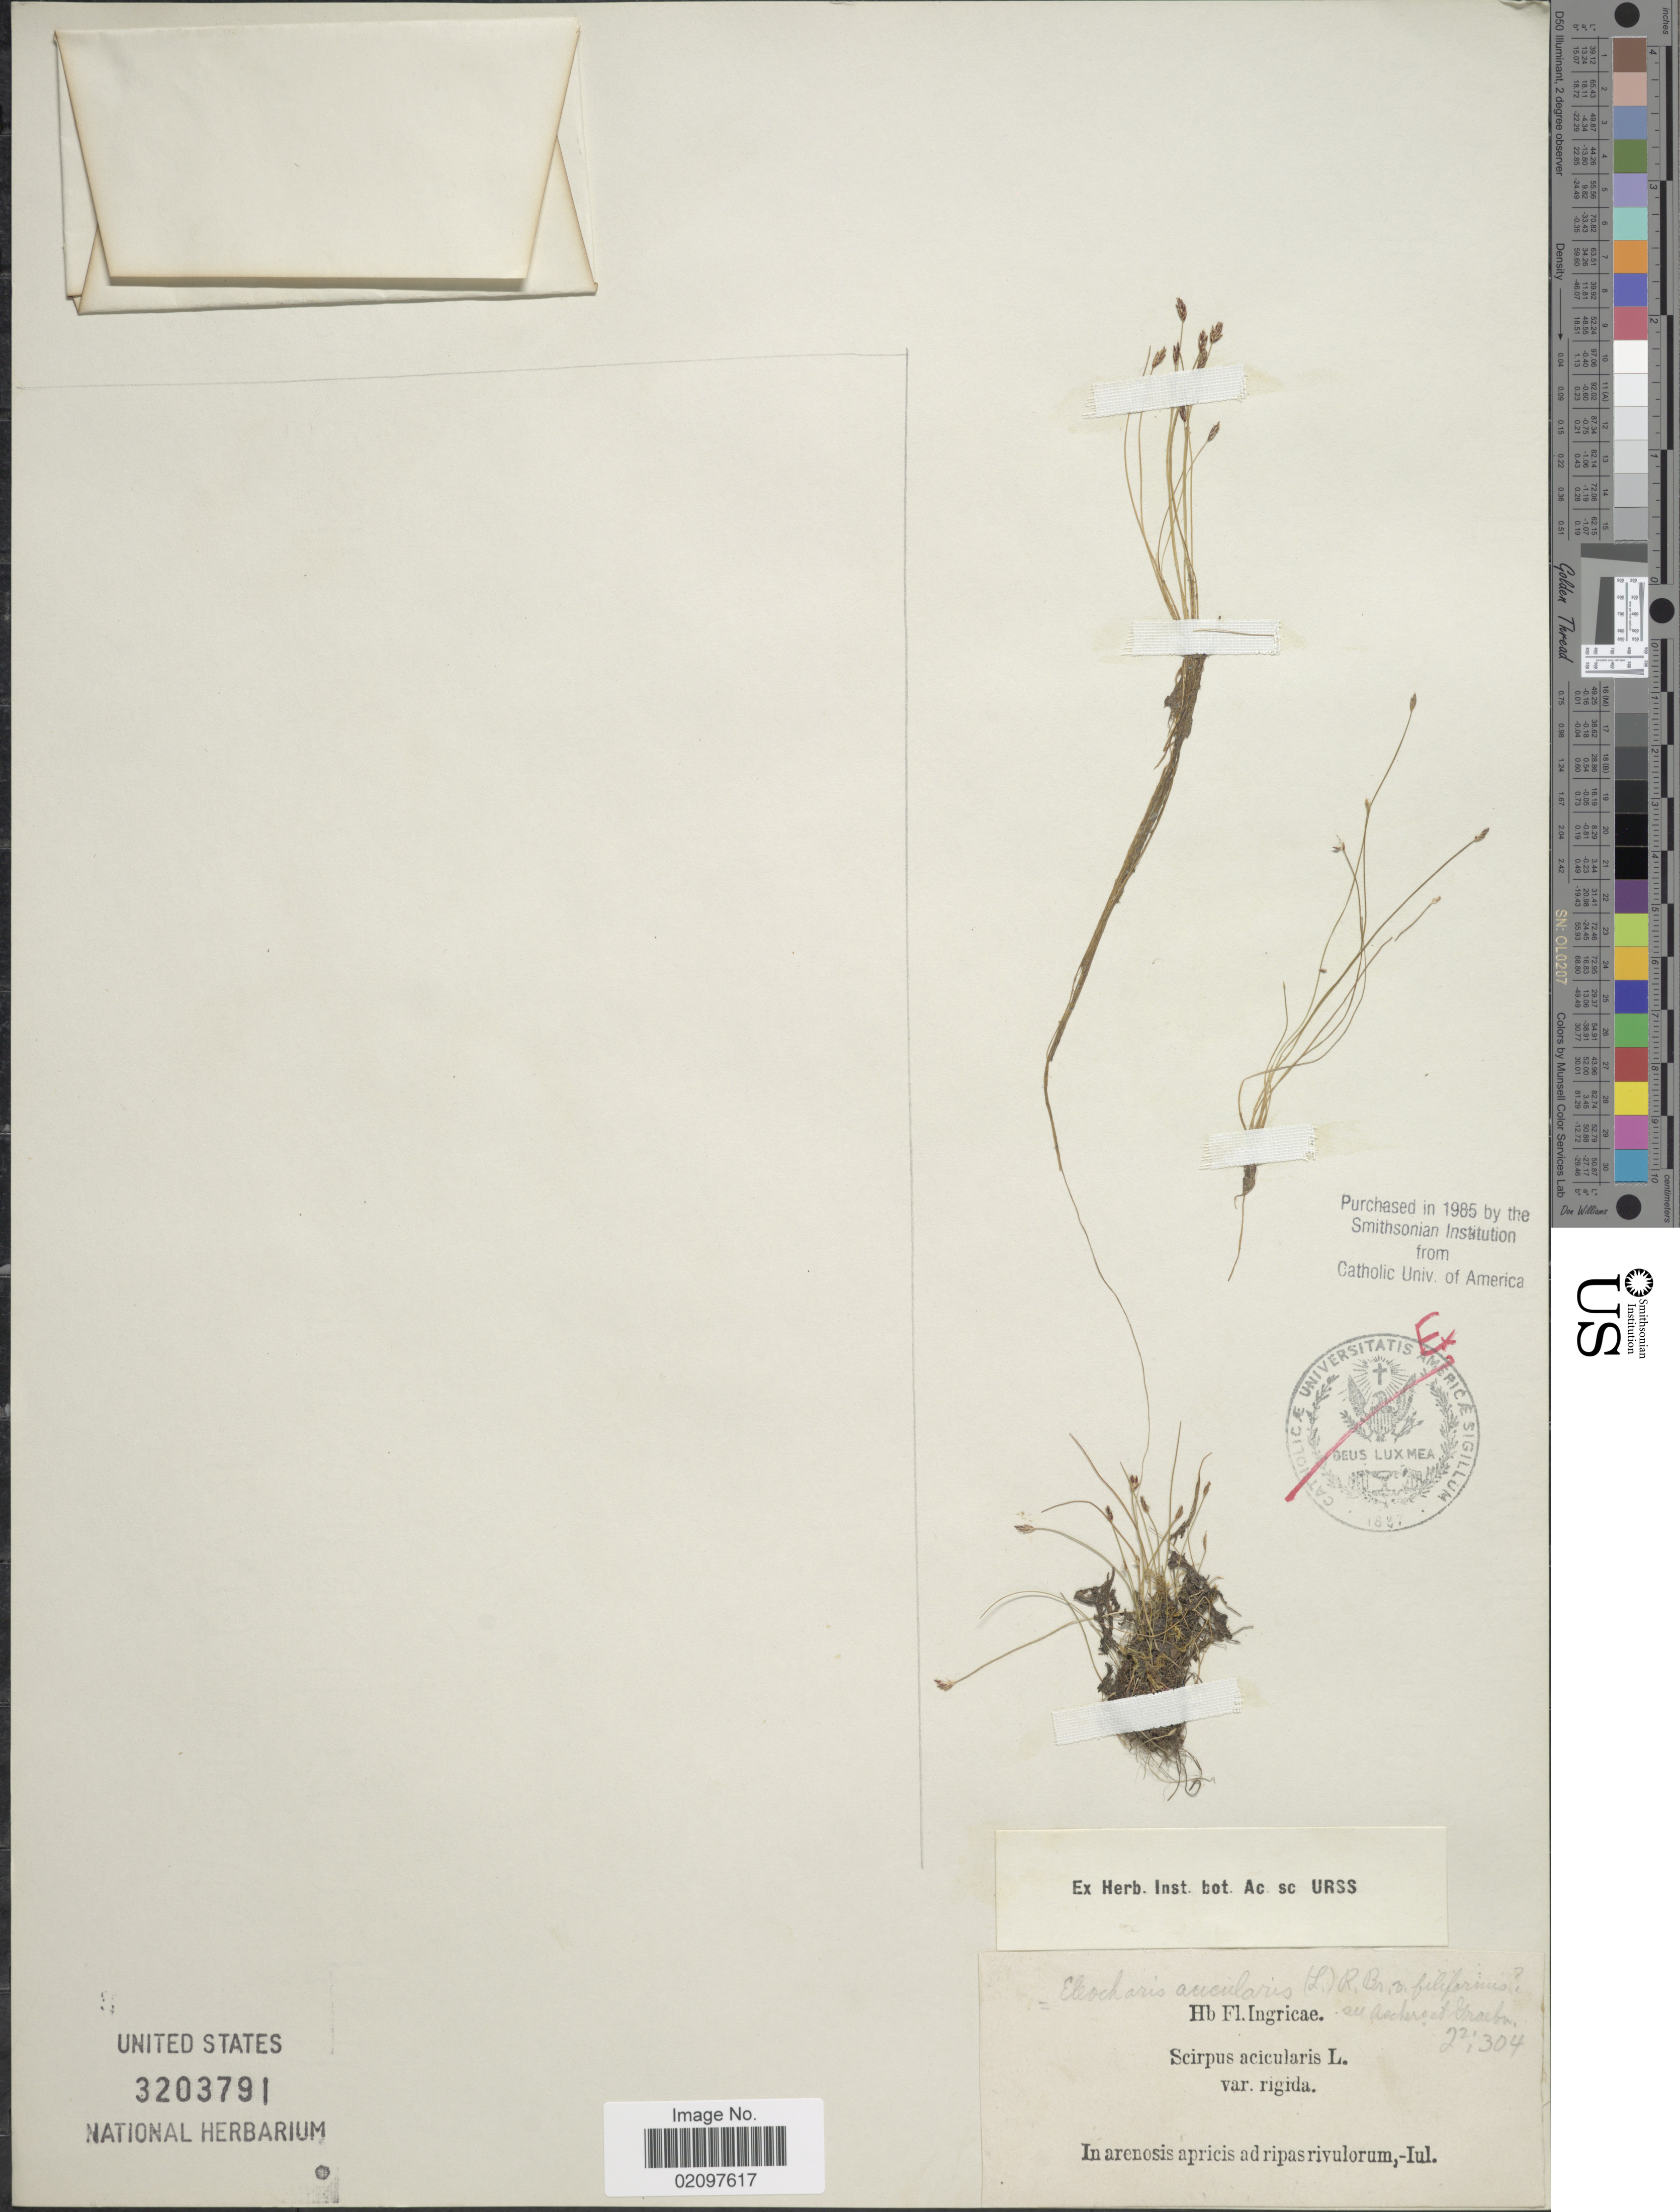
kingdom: Plantae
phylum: Tracheophyta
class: Liliopsida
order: Poales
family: Cyperaceae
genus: Eleocharis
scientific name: Eleocharis acicularis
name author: (L.) Roem. & Schult.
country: Russian Federation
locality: In arenosis apricis ad ripas rivulorum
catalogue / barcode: US 3203791